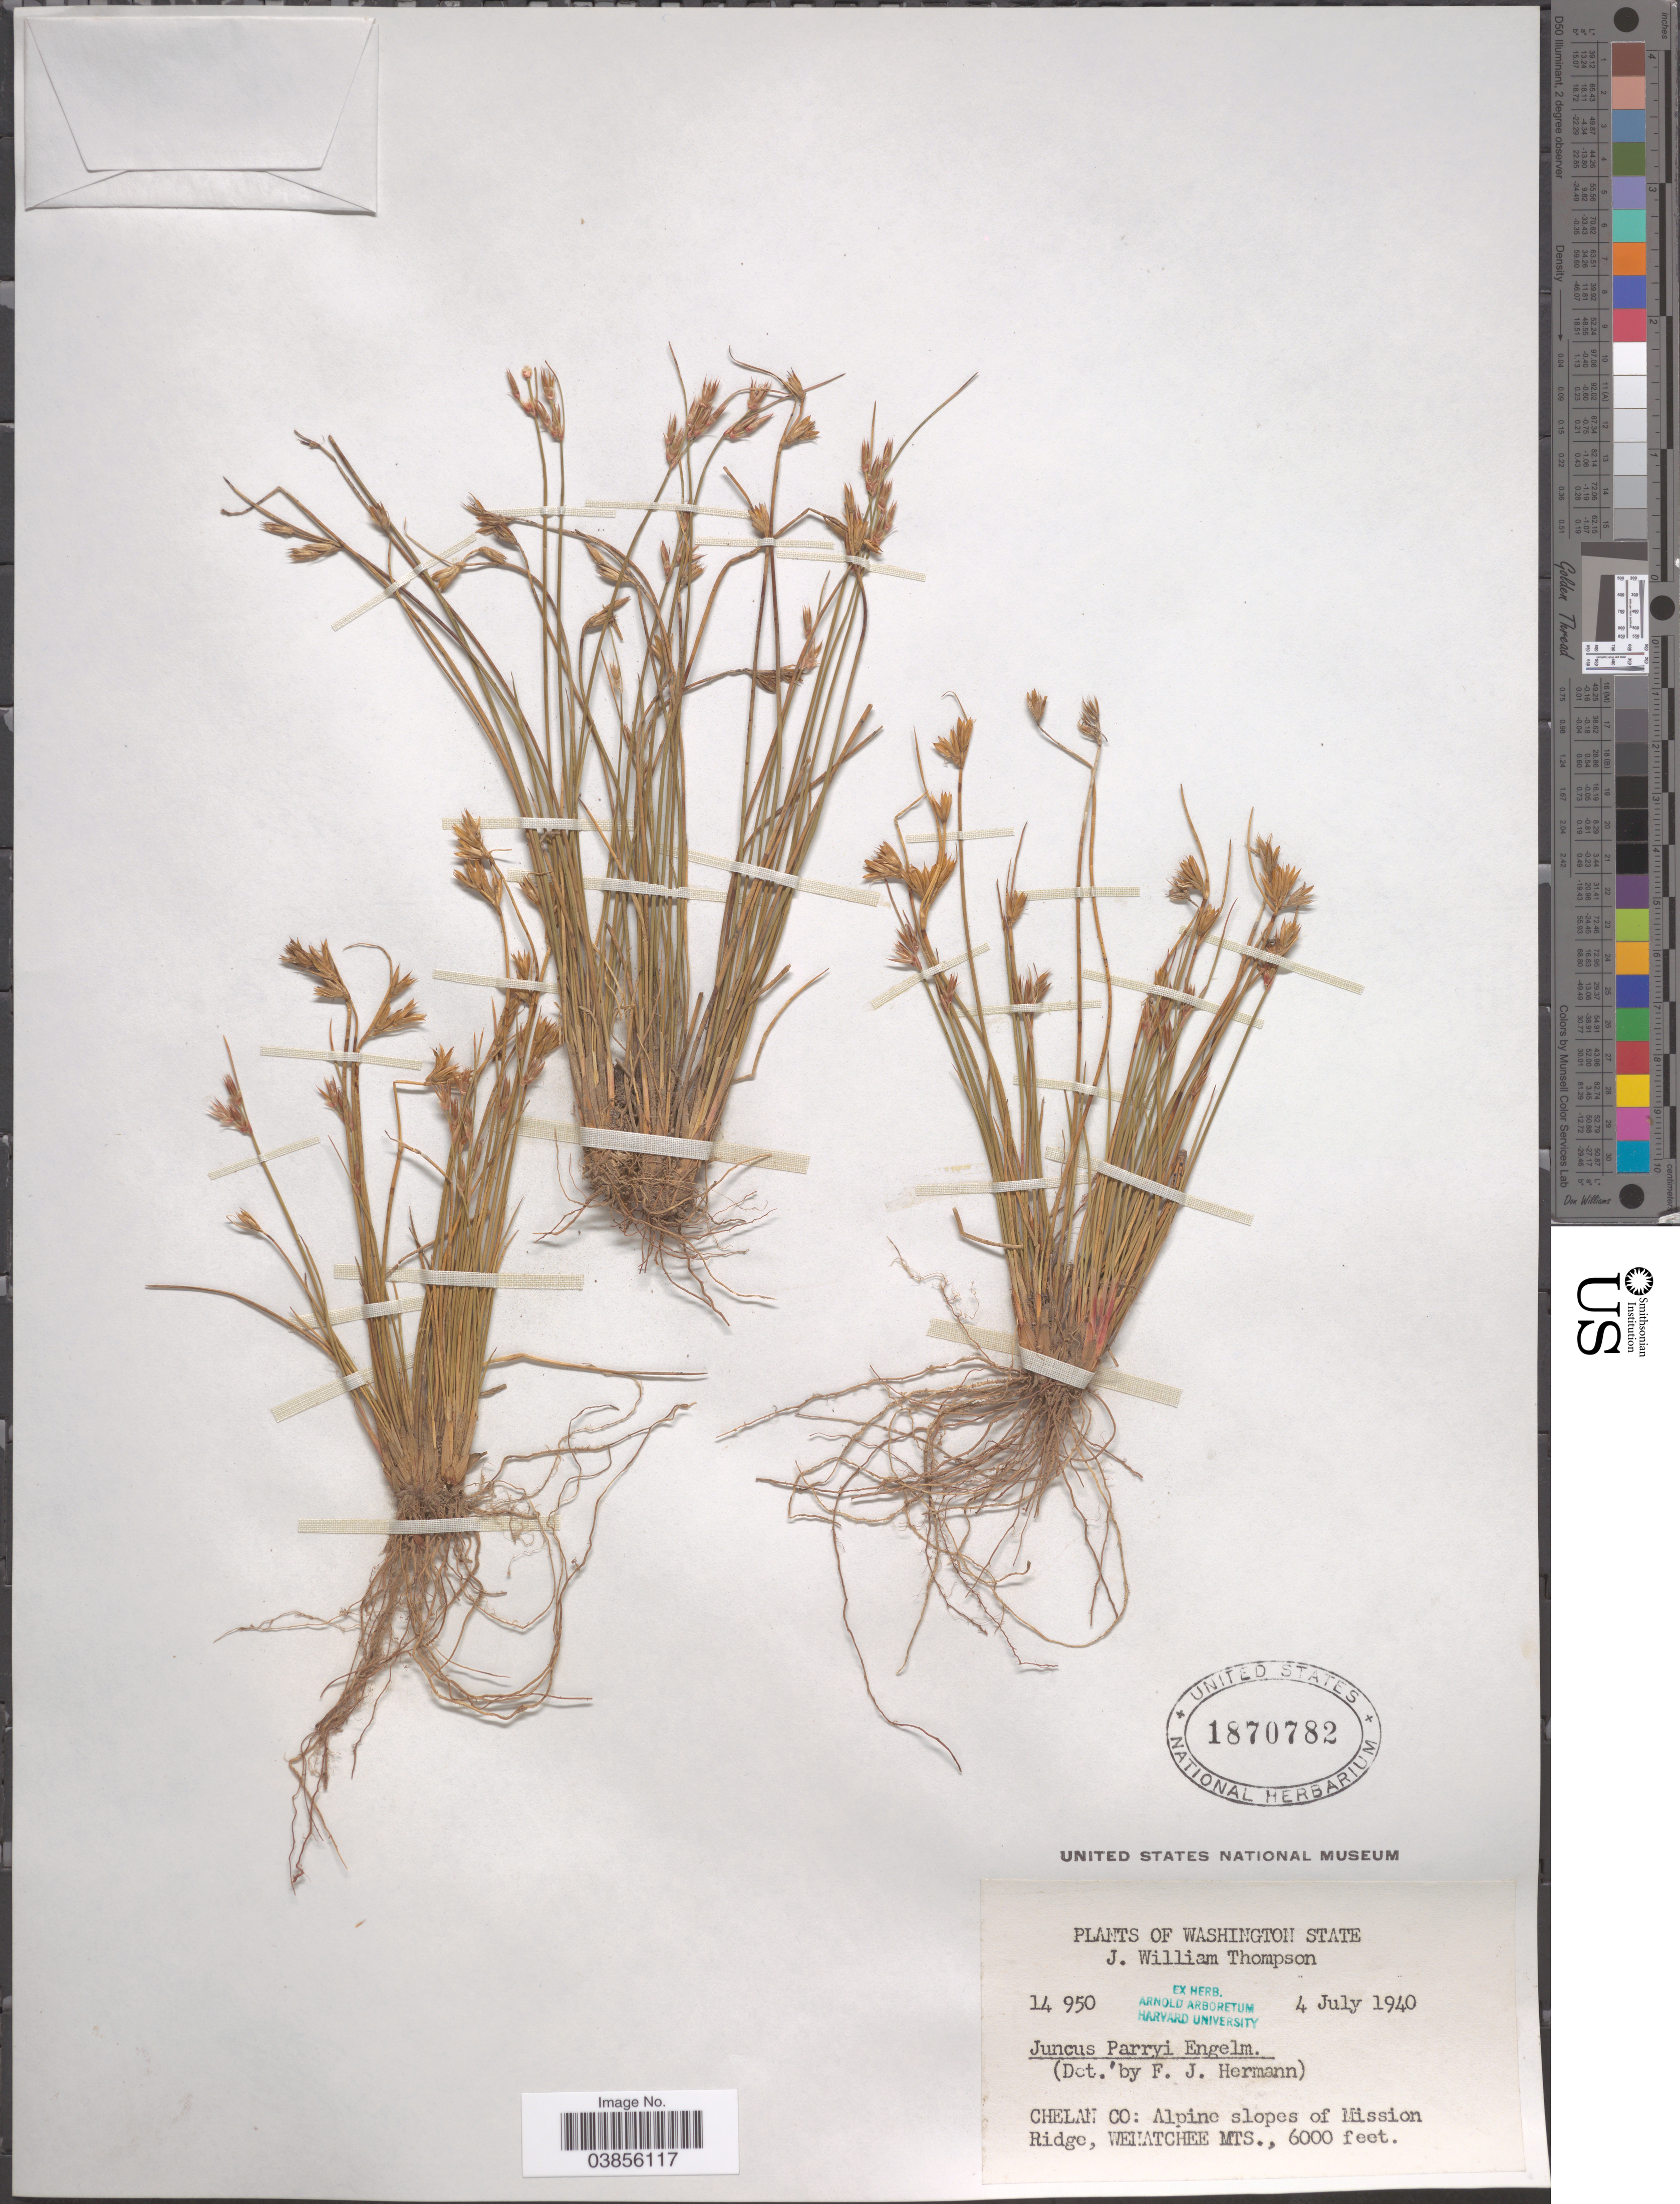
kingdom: Plantae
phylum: Tracheophyta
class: Liliopsida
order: Poales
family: Juncaceae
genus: Juncus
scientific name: Juncus parryi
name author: Engelm.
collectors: J. W. Thompson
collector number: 14950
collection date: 1940-07-04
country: United States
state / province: Washington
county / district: Chelan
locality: Chelan Co: Alpine slopes of Mission Ridge, Wenatchee Mts.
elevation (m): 1829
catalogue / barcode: US 1870782